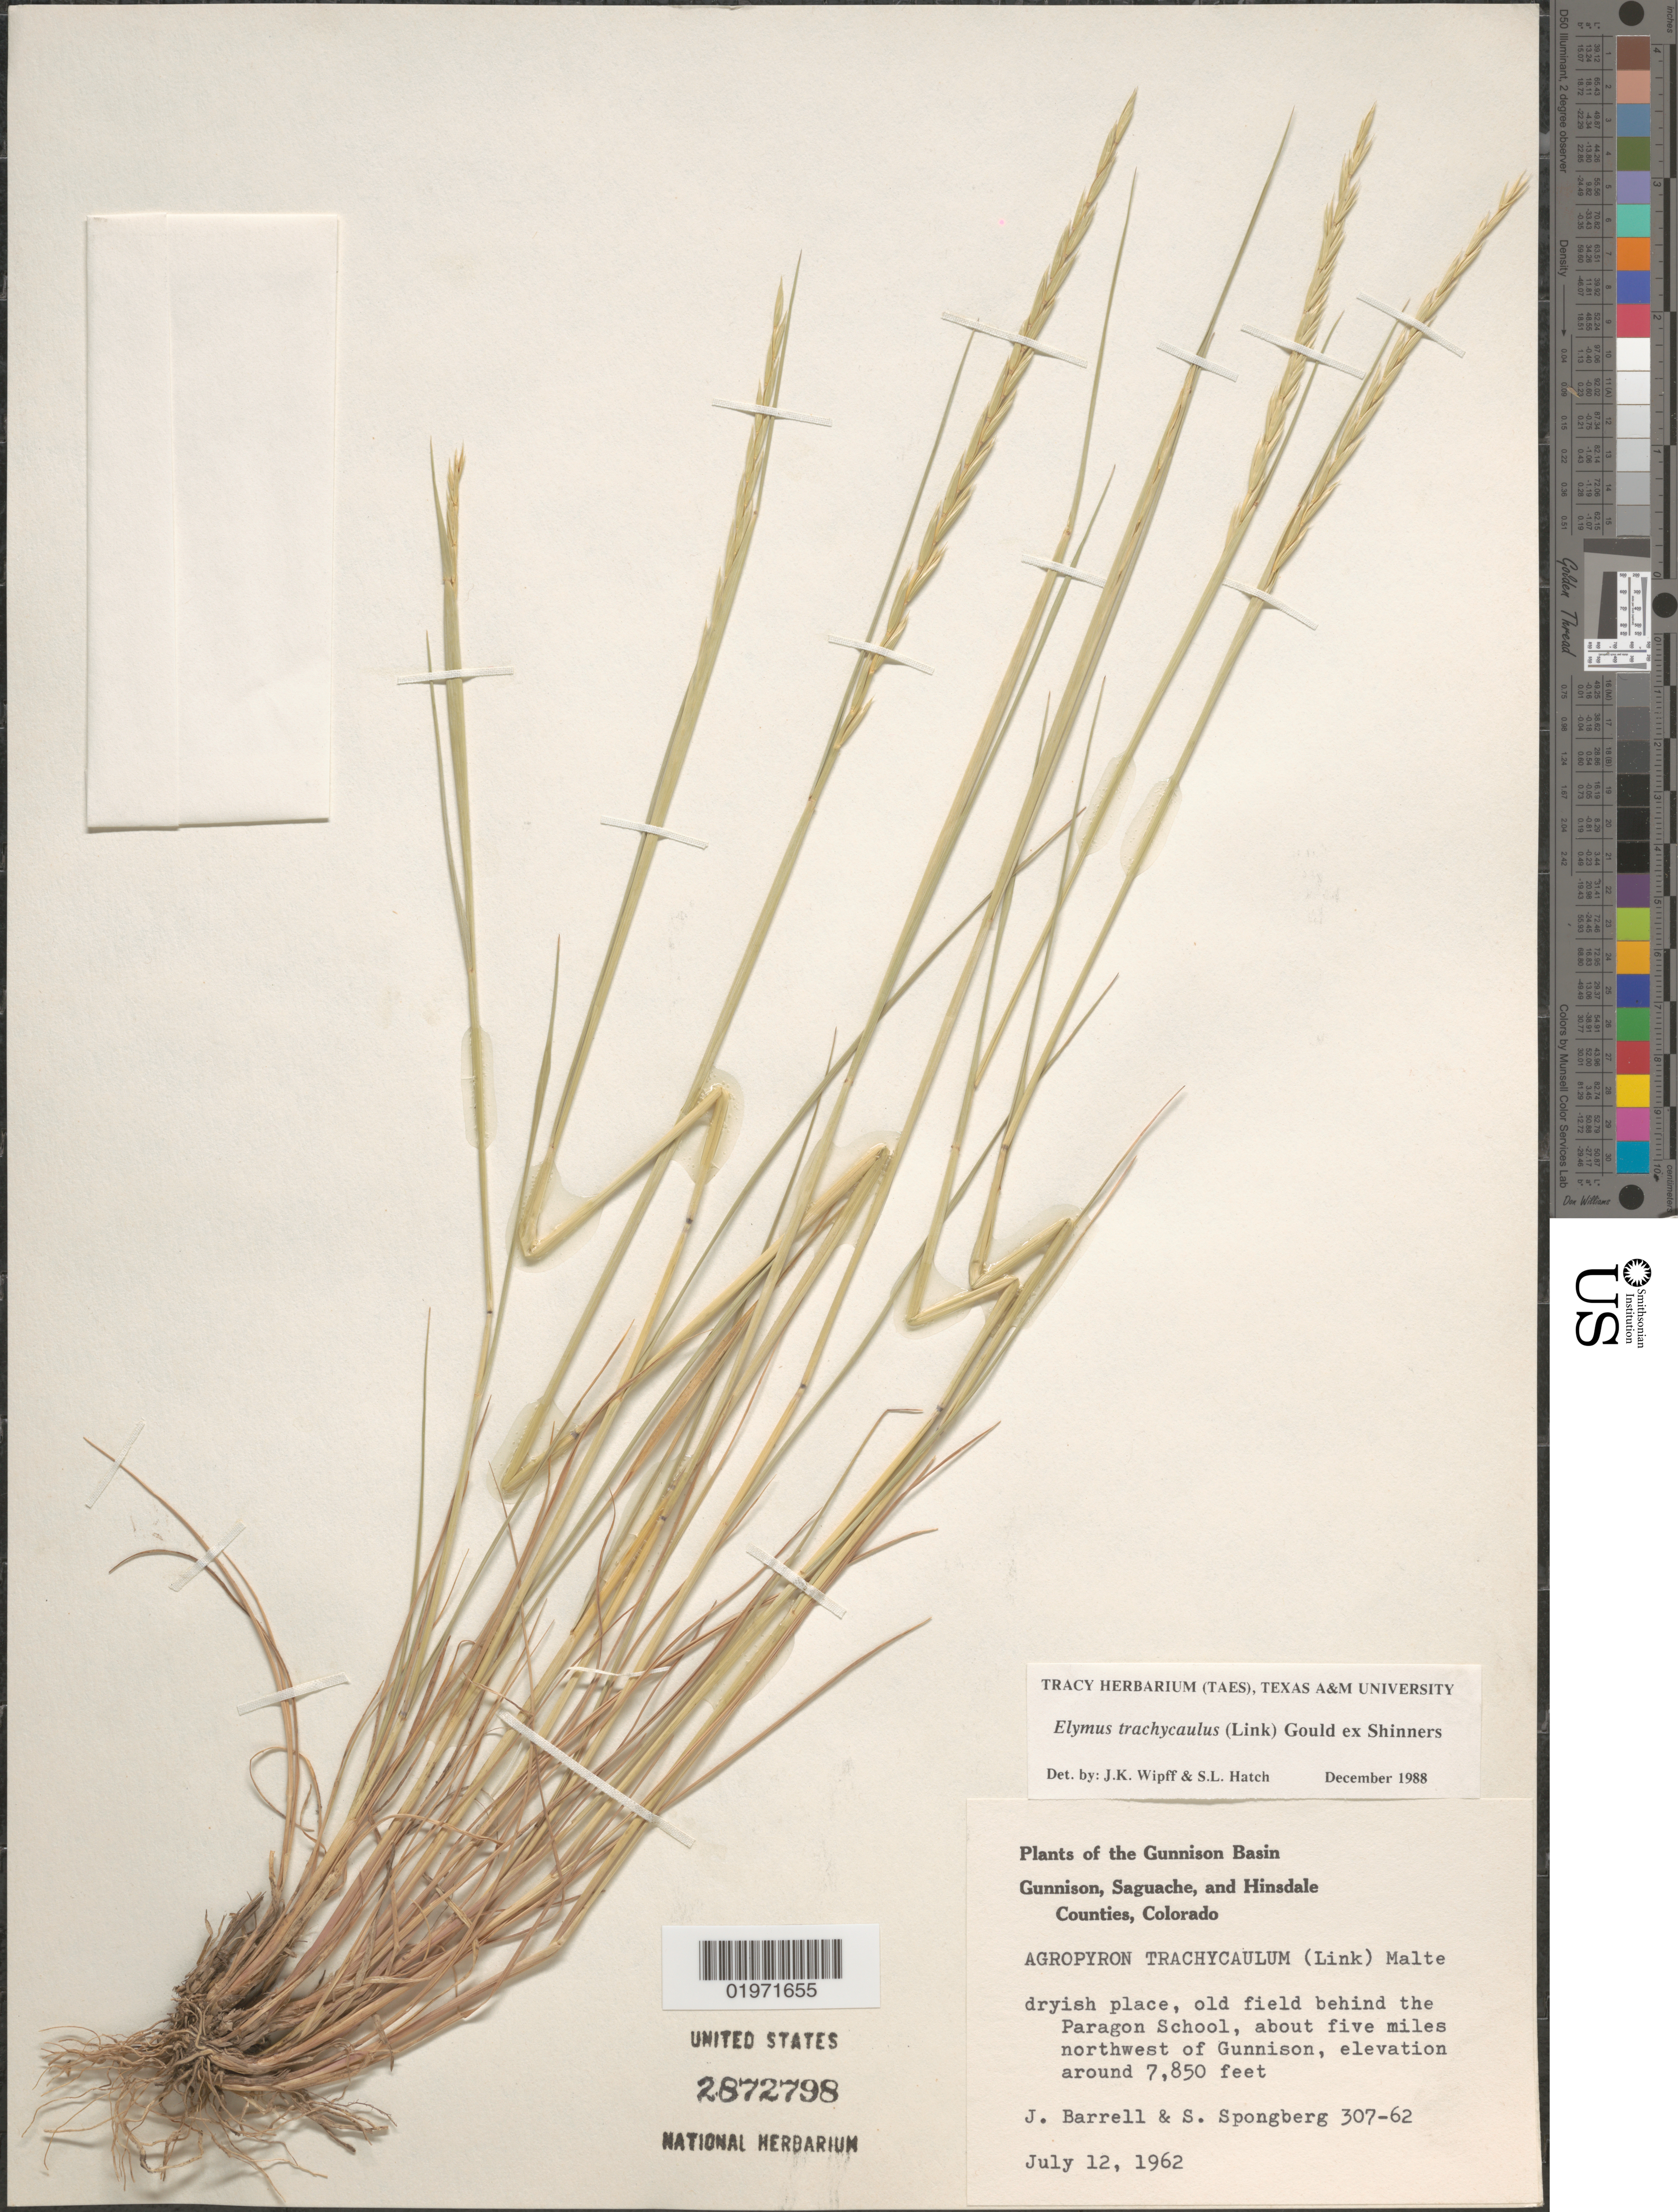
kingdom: Plantae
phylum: Tracheophyta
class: Liliopsida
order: Poales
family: Poaceae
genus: Elymus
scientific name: Elymus trachycaulus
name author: (Link) Gould ex Shinners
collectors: J. Barrell & S. A.Spongberg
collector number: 307-62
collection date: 1962-07-12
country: United States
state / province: Colorado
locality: The Gunnison Basin. Dryish place, old field behind the Paragon School, about five miles northwest of Gunnison.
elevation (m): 2393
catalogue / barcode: US 2872798